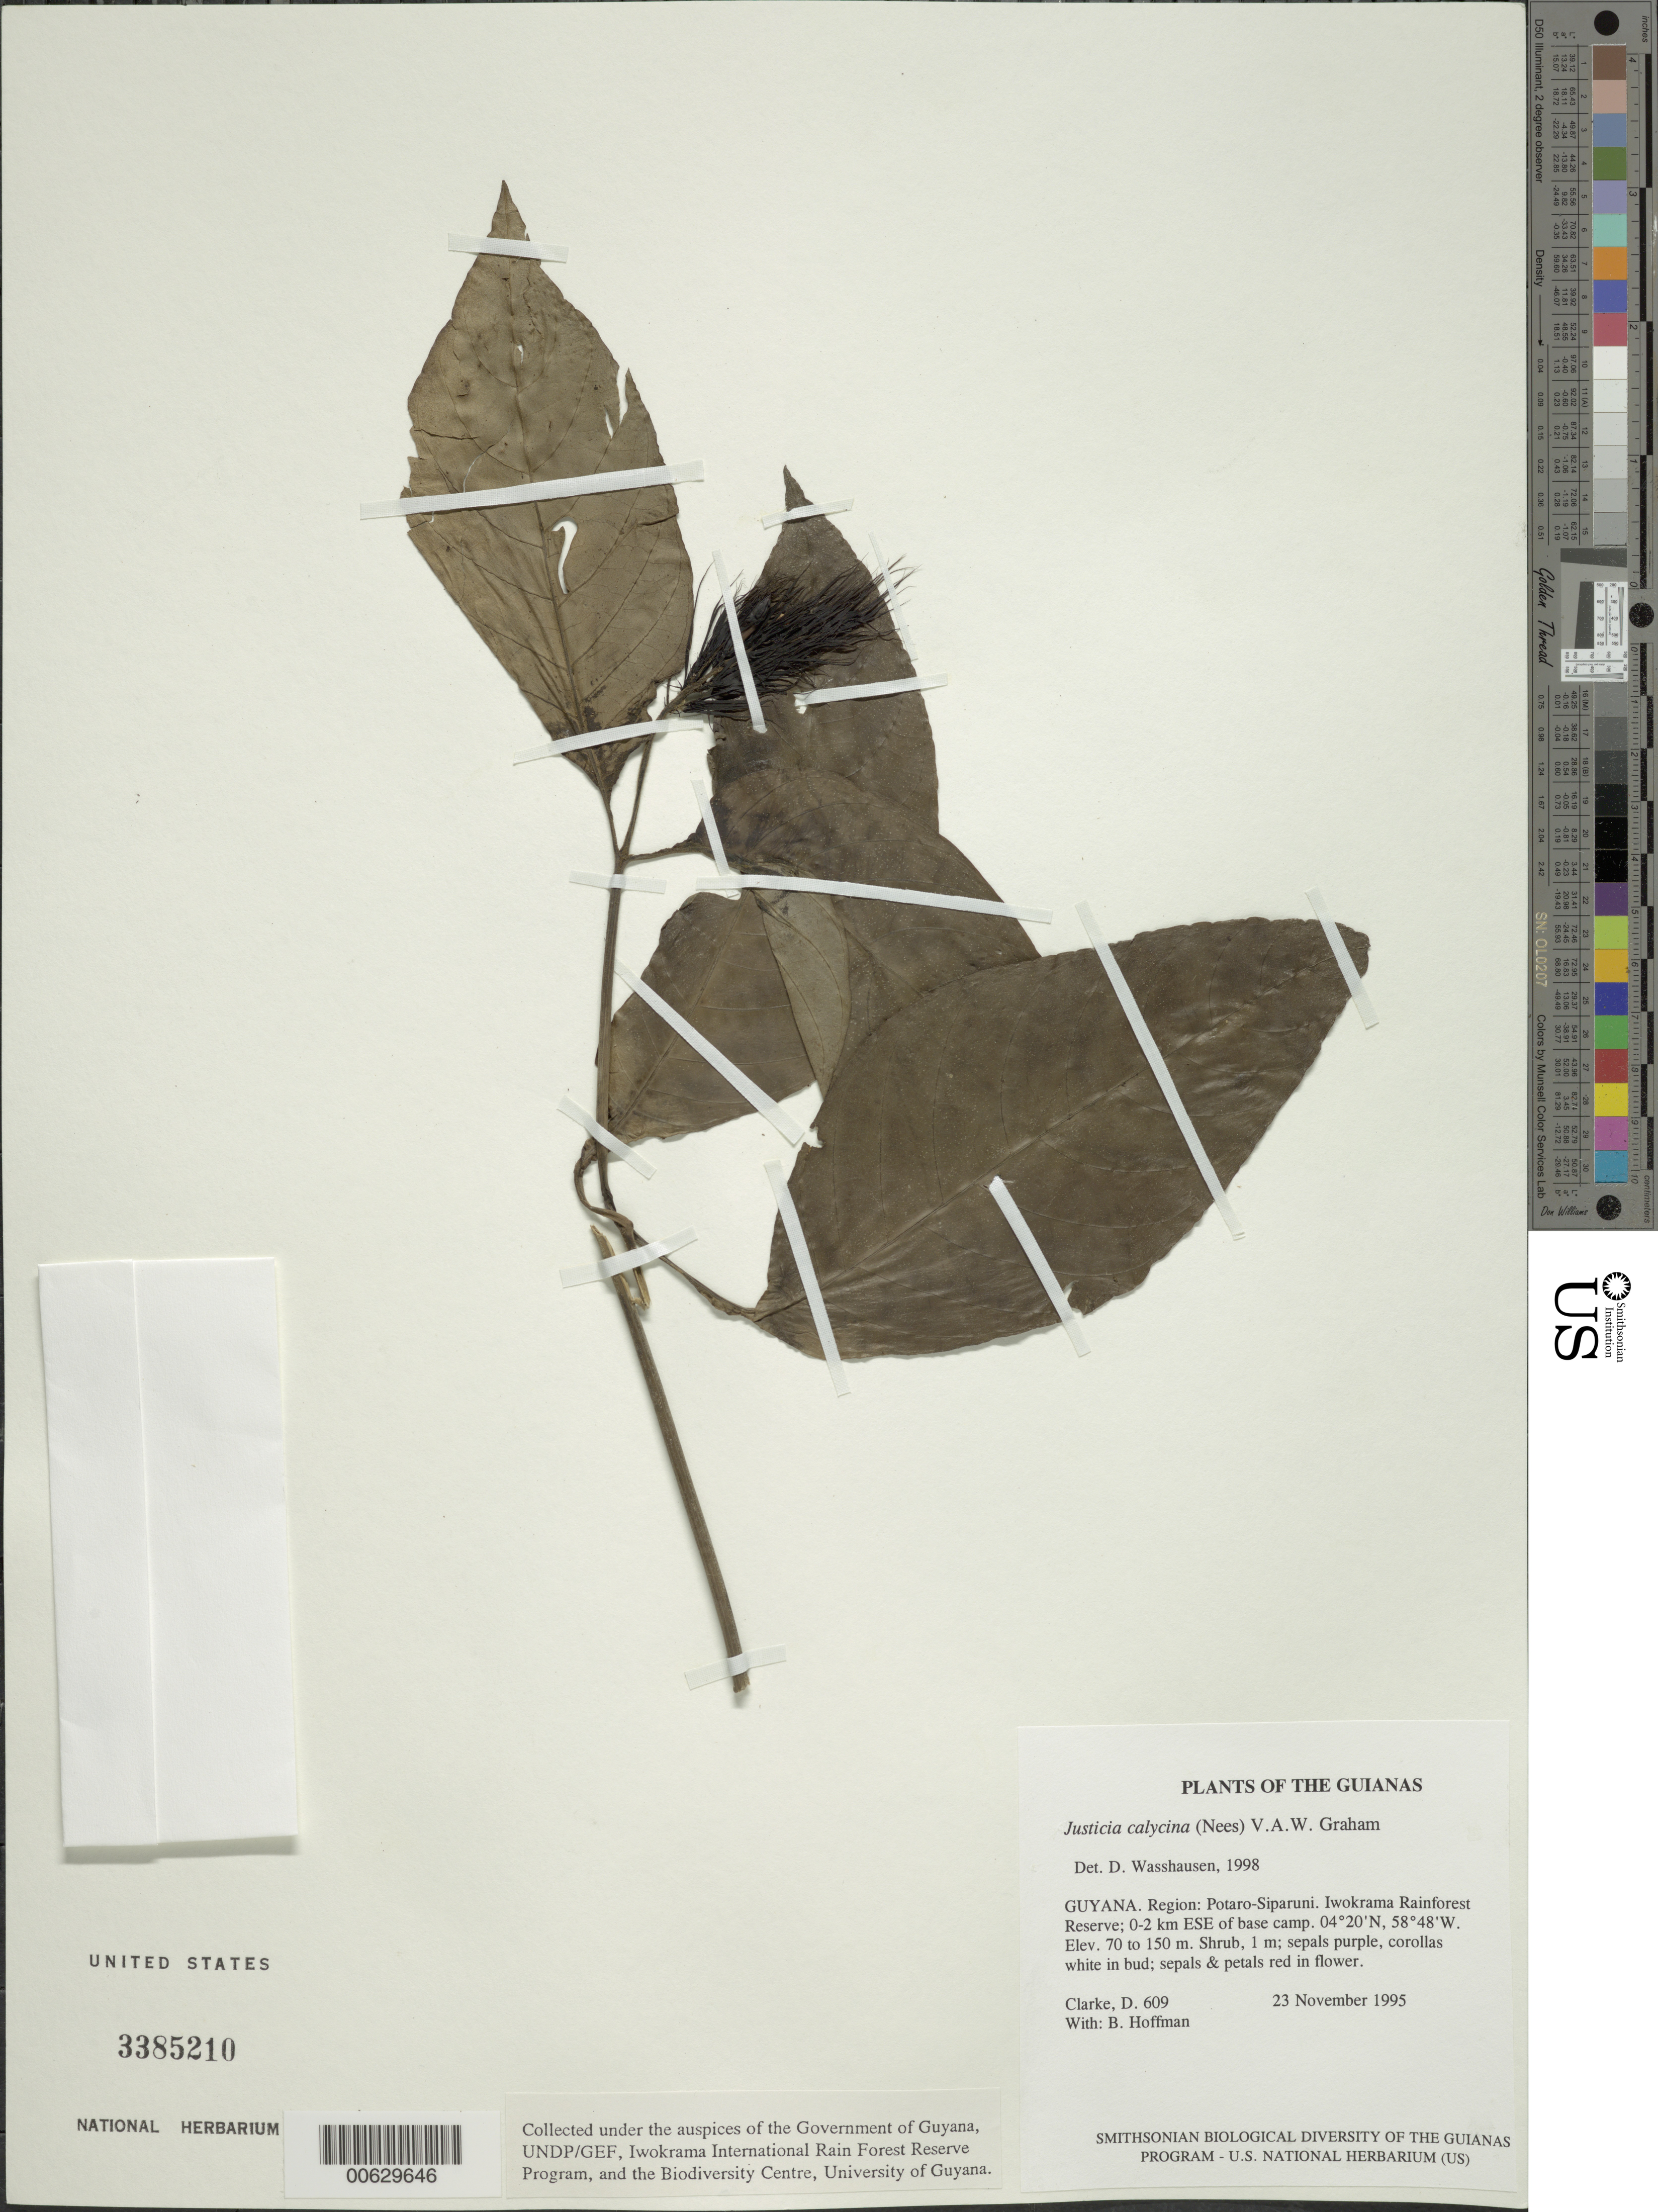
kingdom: Plantae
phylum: Tracheophyta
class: Magnoliopsida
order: Lamiales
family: Acanthaceae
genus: Justicia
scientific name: Justicia calycina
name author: (Nees) V.A.W. Graham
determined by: Wasshausen, Dieter C., (BOT), Smithsonian Institution - National Museum of Natural History (UNITED STATES)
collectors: H. D. Clarke & B. Hoffman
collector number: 609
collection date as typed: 23 November 1995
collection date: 1995-11-23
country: Guyana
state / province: Potaro-Siparuni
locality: Iwokrama Rainforest Reserve; 0-2 km ESE of base camp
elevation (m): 70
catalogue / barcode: US 3385210